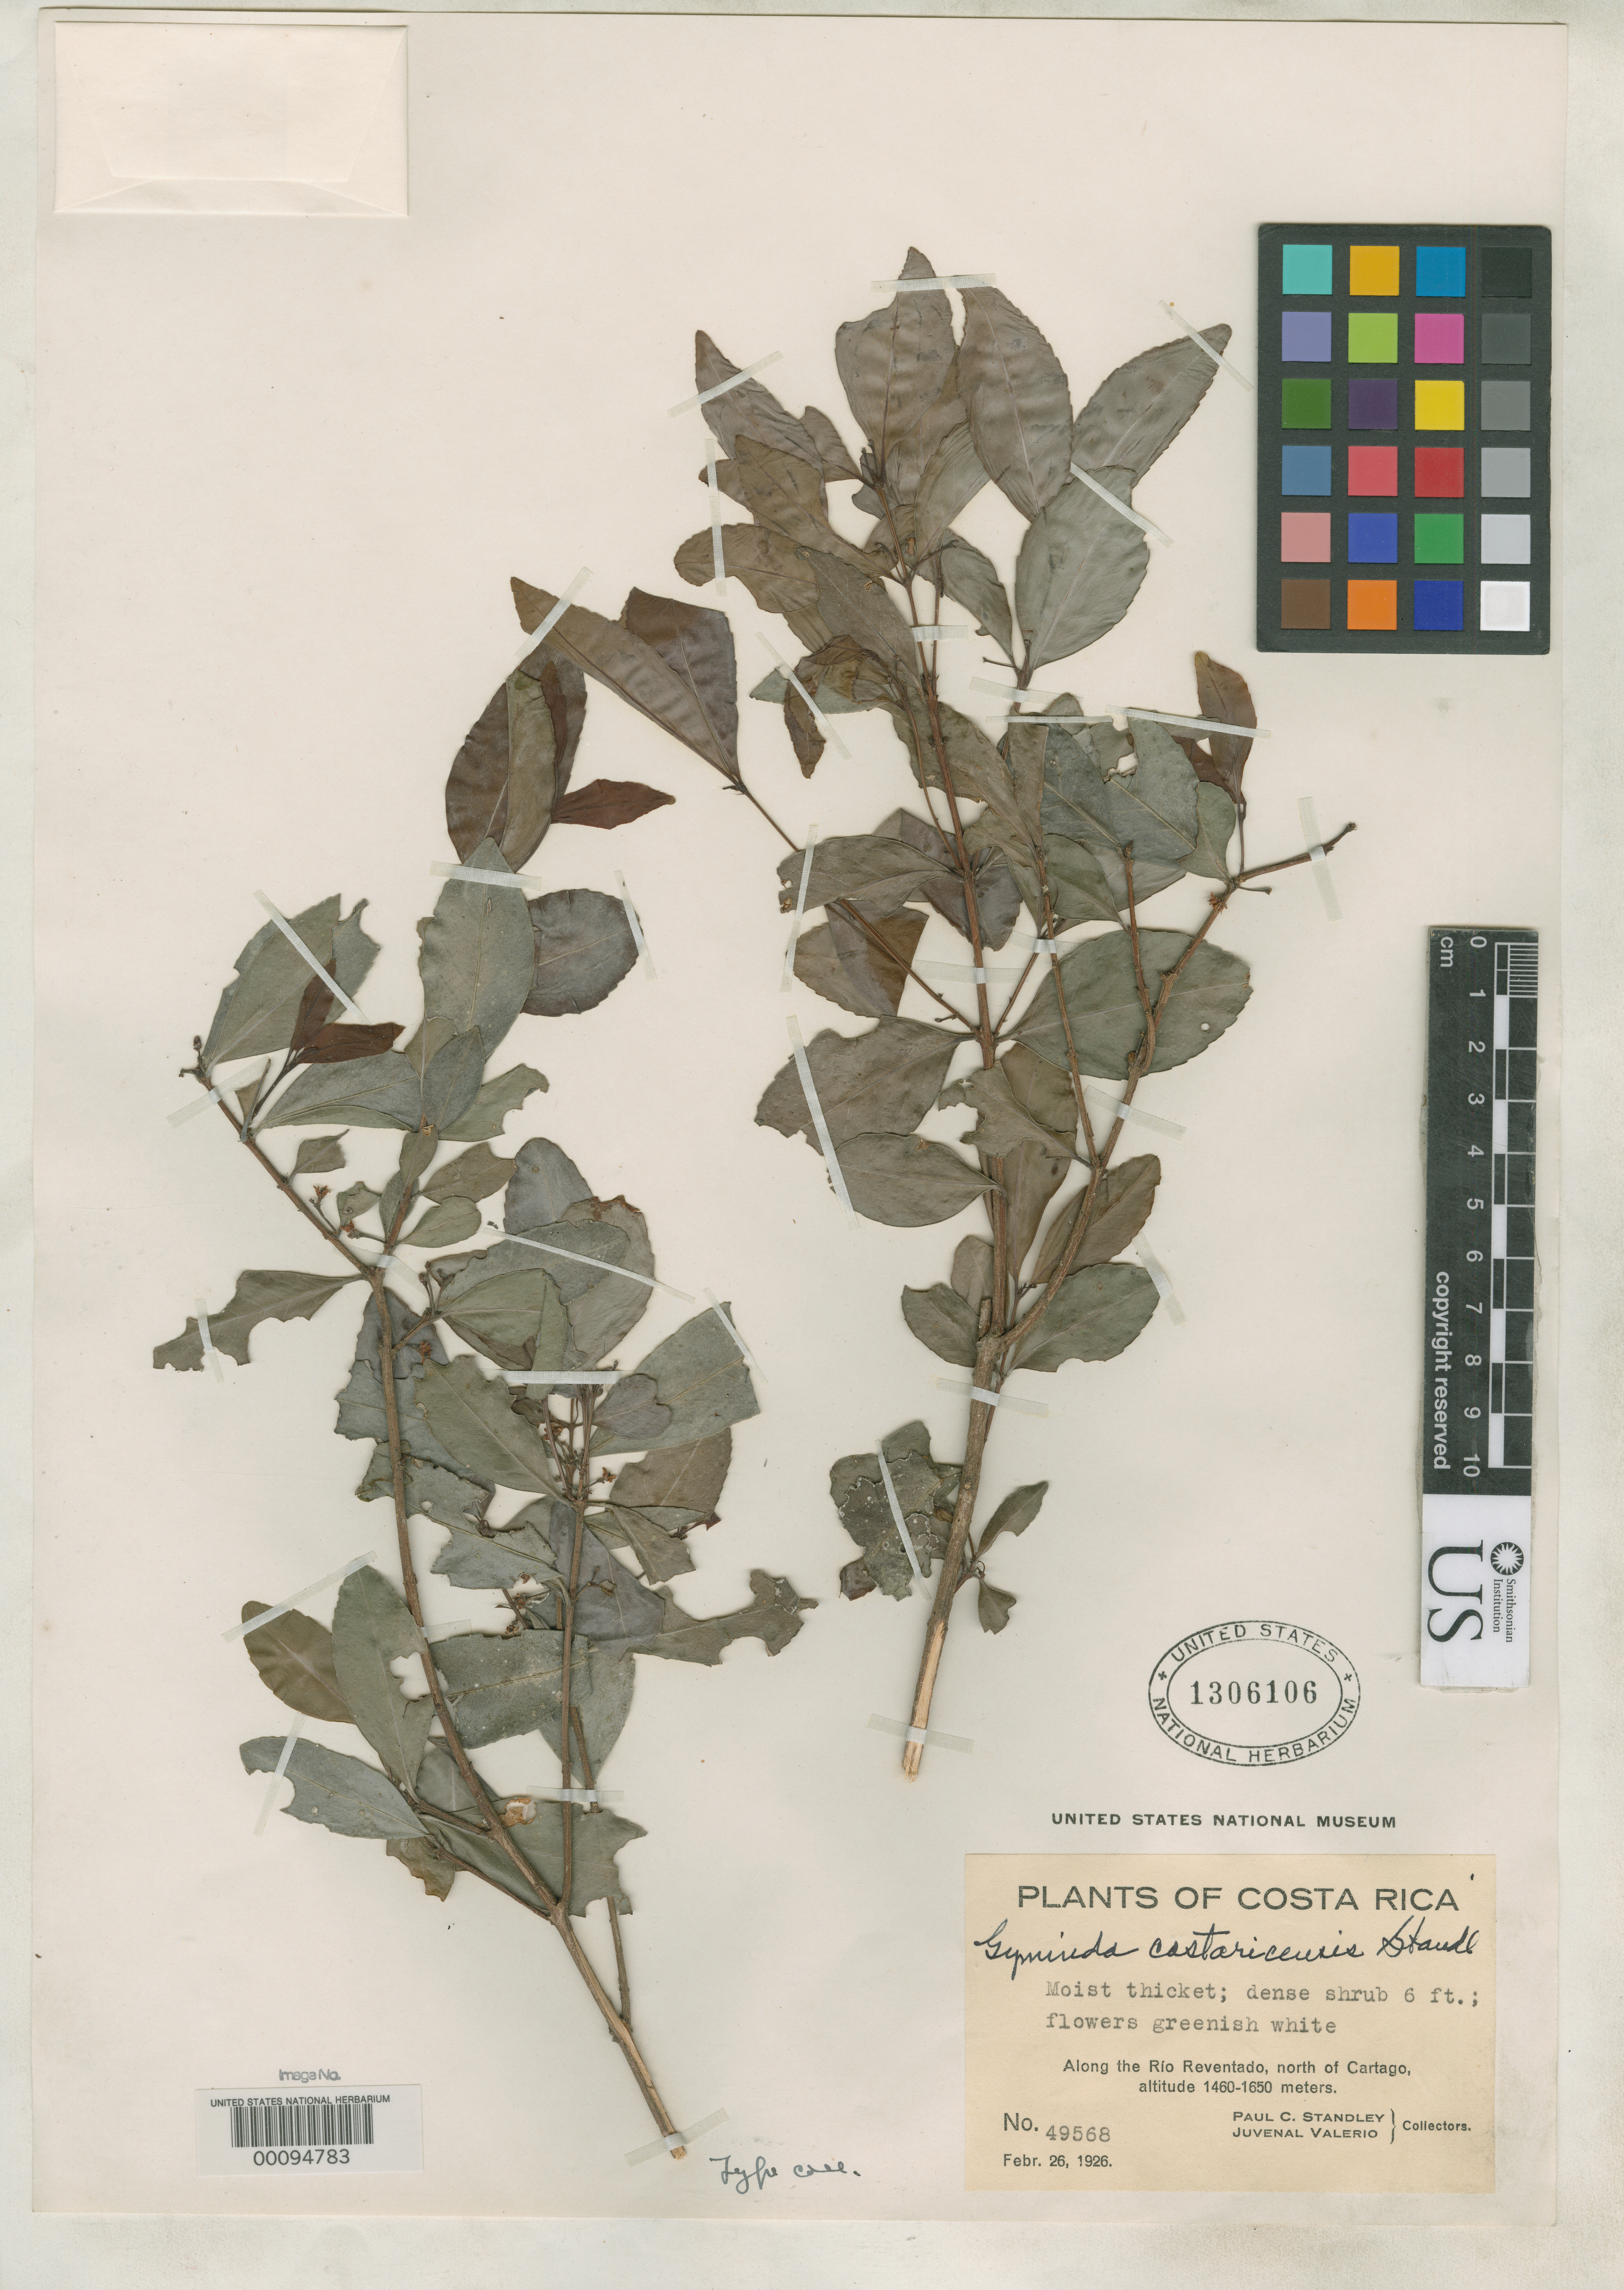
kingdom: Plantae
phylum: Tracheophyta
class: Magnoliopsida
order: Celastrales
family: Celastraceae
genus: Gyminda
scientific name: Gyminda costaricensis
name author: Standl.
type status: Isotype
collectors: P. C. Standley & J. Valerio R.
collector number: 49568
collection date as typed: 26 Feb 1926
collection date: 1926-02-26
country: Costa Rica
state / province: Cartago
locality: Along Rio Reventado, N of Cartago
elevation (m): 1460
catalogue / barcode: US 1306106